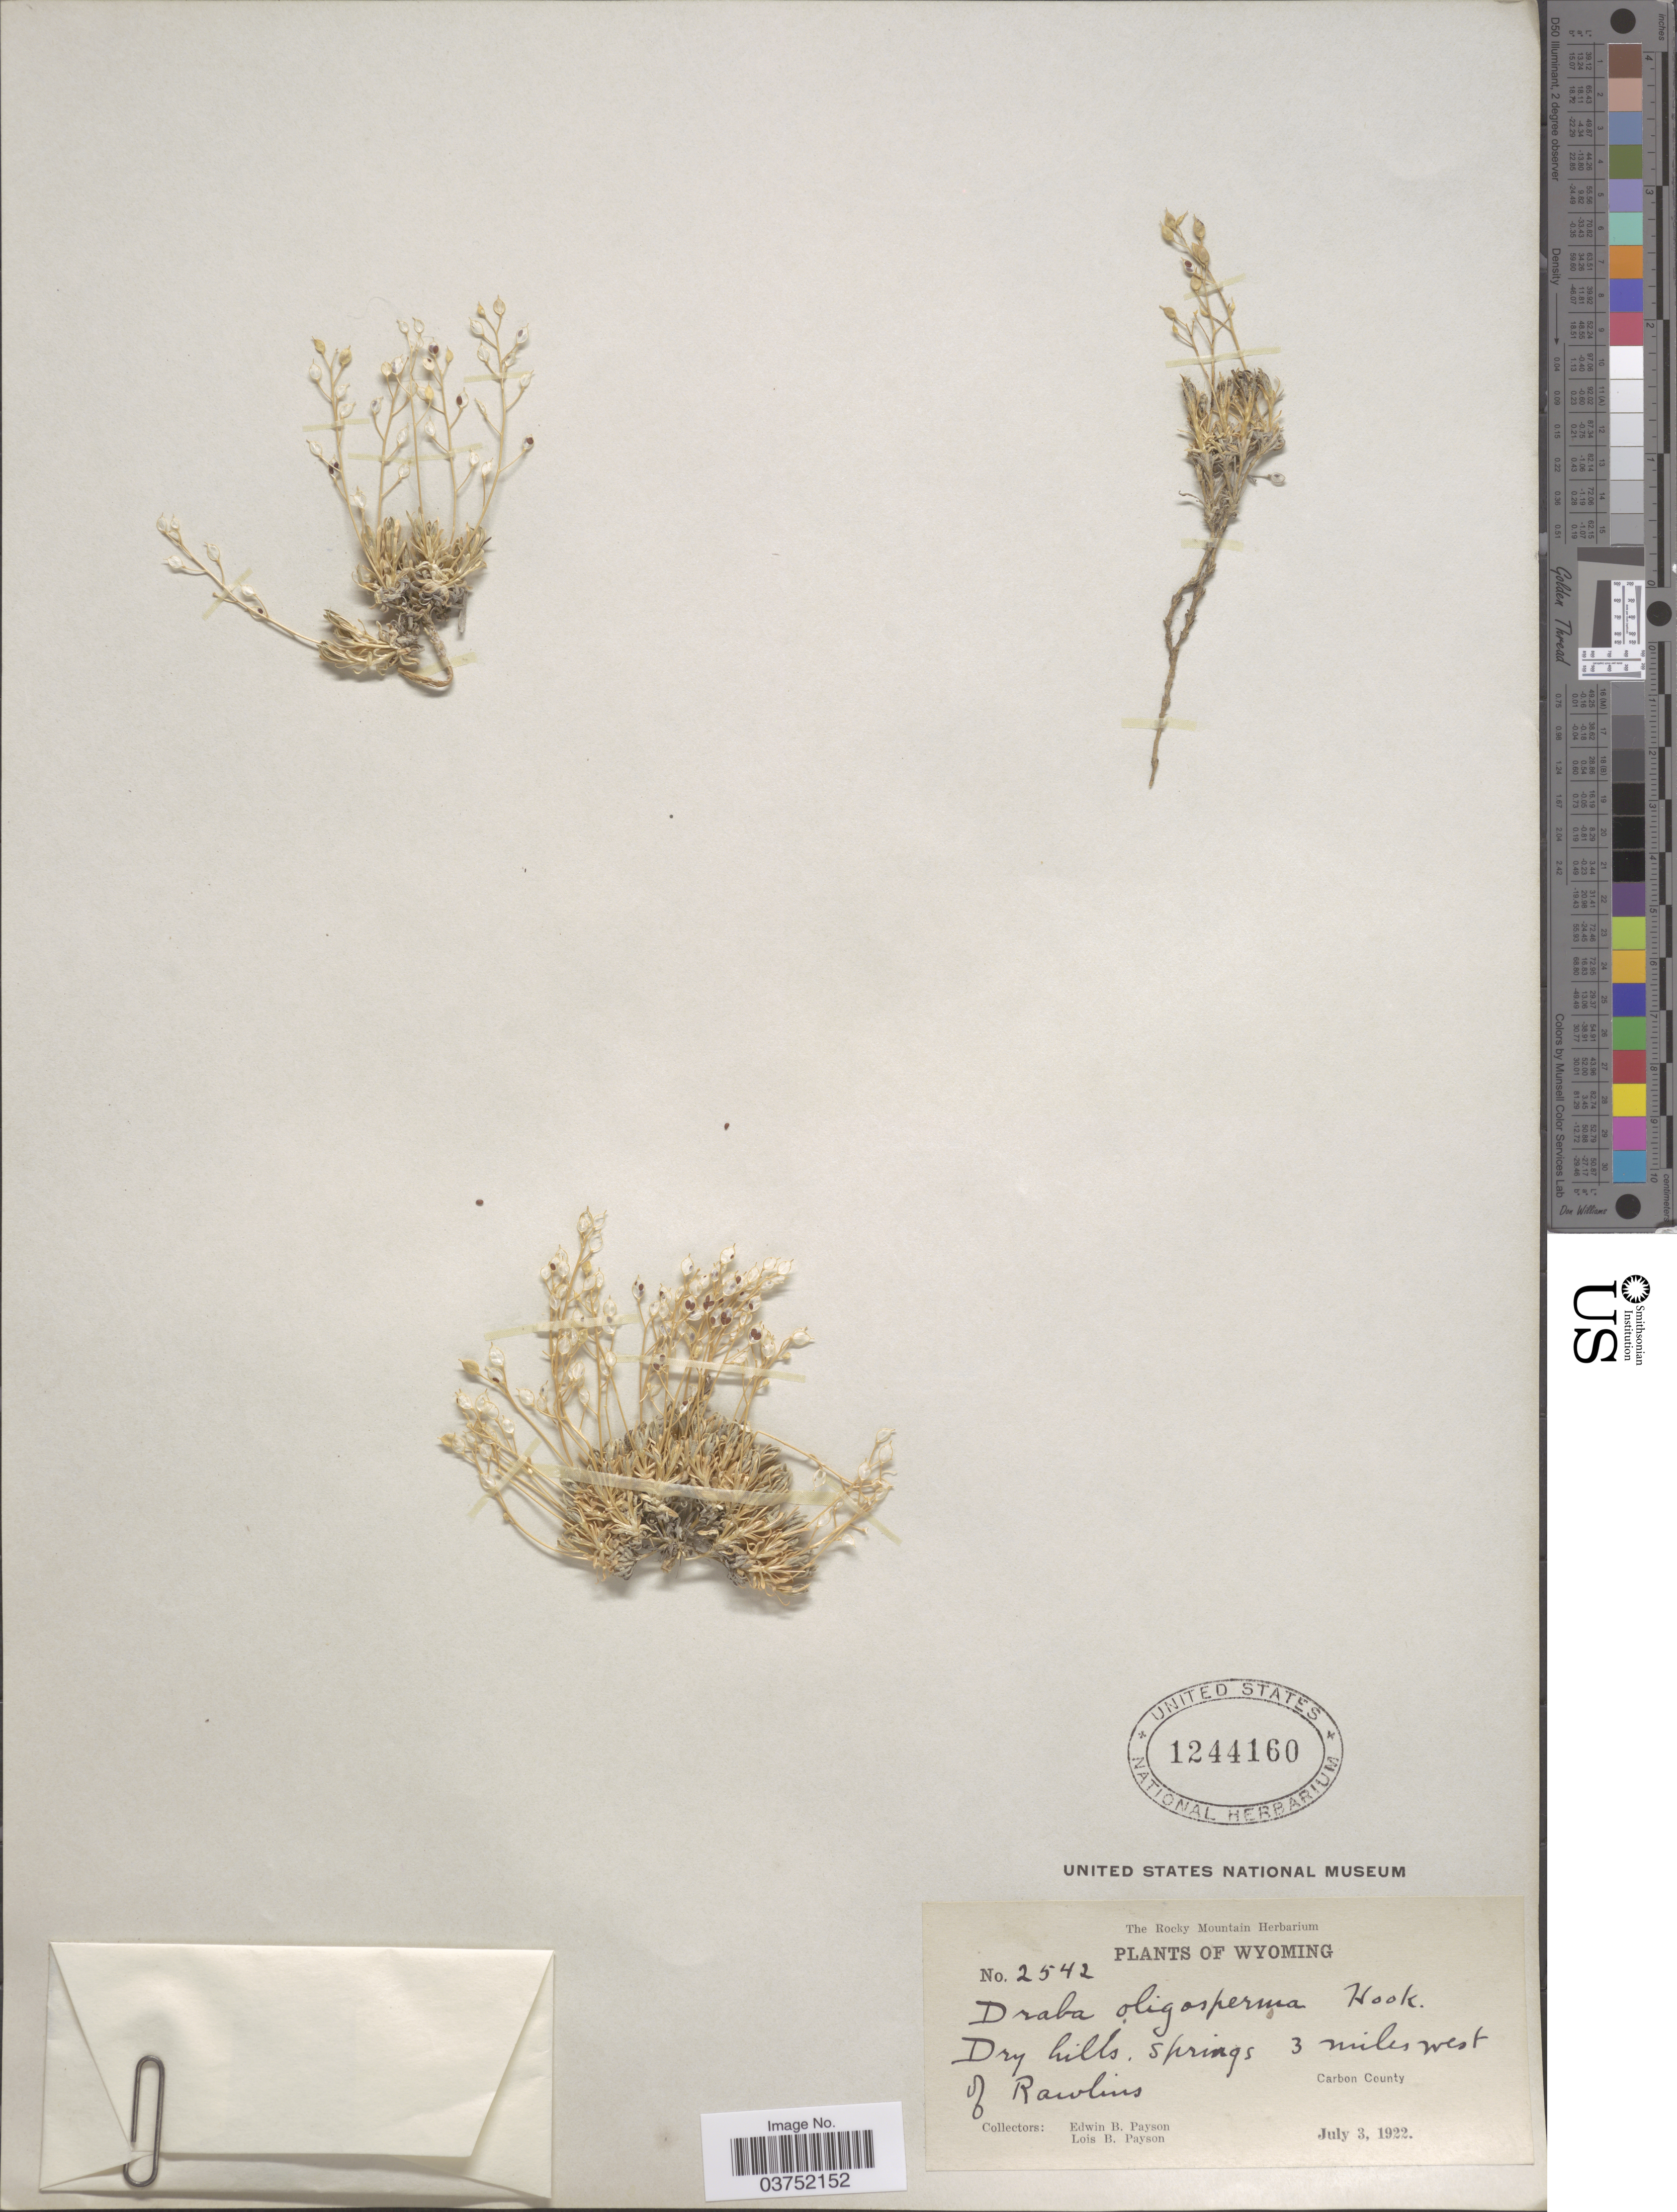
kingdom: Plantae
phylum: Tracheophyta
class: Magnoliopsida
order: Brassicales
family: Brassicaceae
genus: Draba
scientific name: Draba oligosperma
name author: Hook.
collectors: E. B. Payson & L. Payson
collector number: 2542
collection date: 1922-07-03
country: United States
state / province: Wyoming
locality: Dry hills, springs 3 miles west of Rawlins. Carbon County.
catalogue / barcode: US 1244160